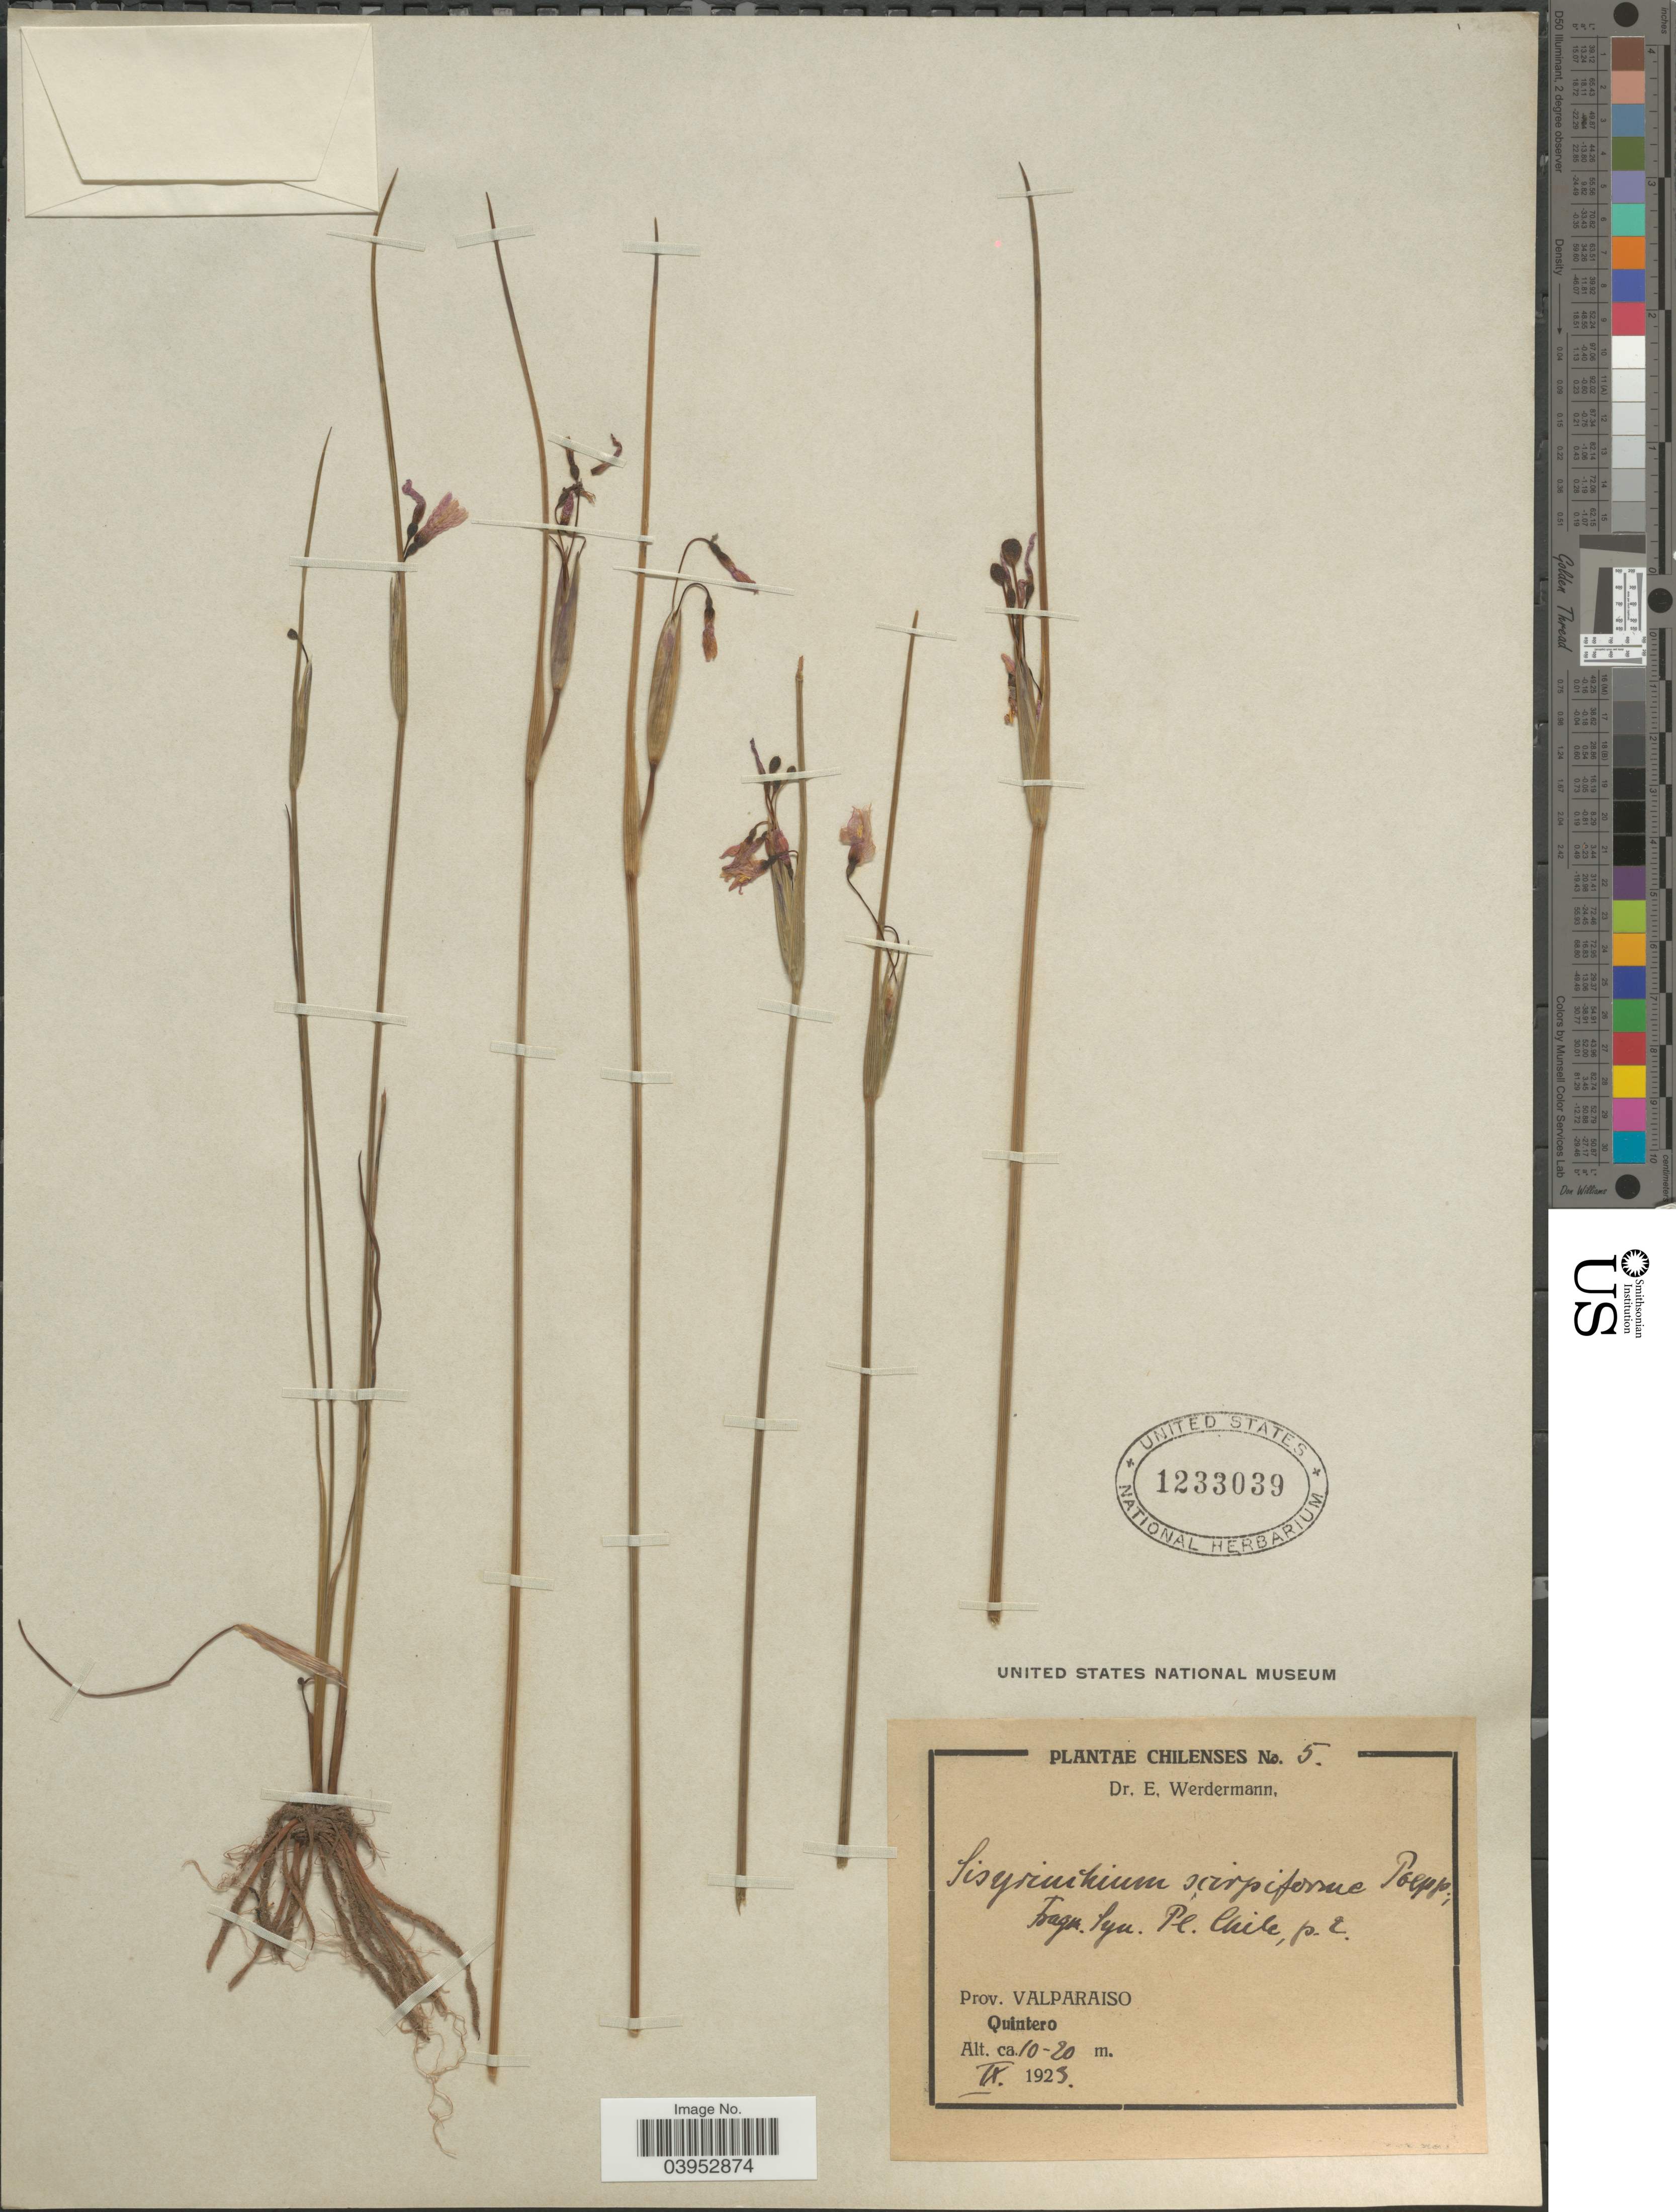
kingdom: Plantae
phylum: Tracheophyta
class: Liliopsida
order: Asparagales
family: Iridaceae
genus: Olsynium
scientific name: Olsynium scirpoideum subsp. scirpoideum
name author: (Poepp.) Goldblatt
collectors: E. Werdermann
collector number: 5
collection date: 1923-09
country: Chile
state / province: Valparaíso (V)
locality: Prov. Valparaiso. Quintero.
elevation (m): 10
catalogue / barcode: US 1233039